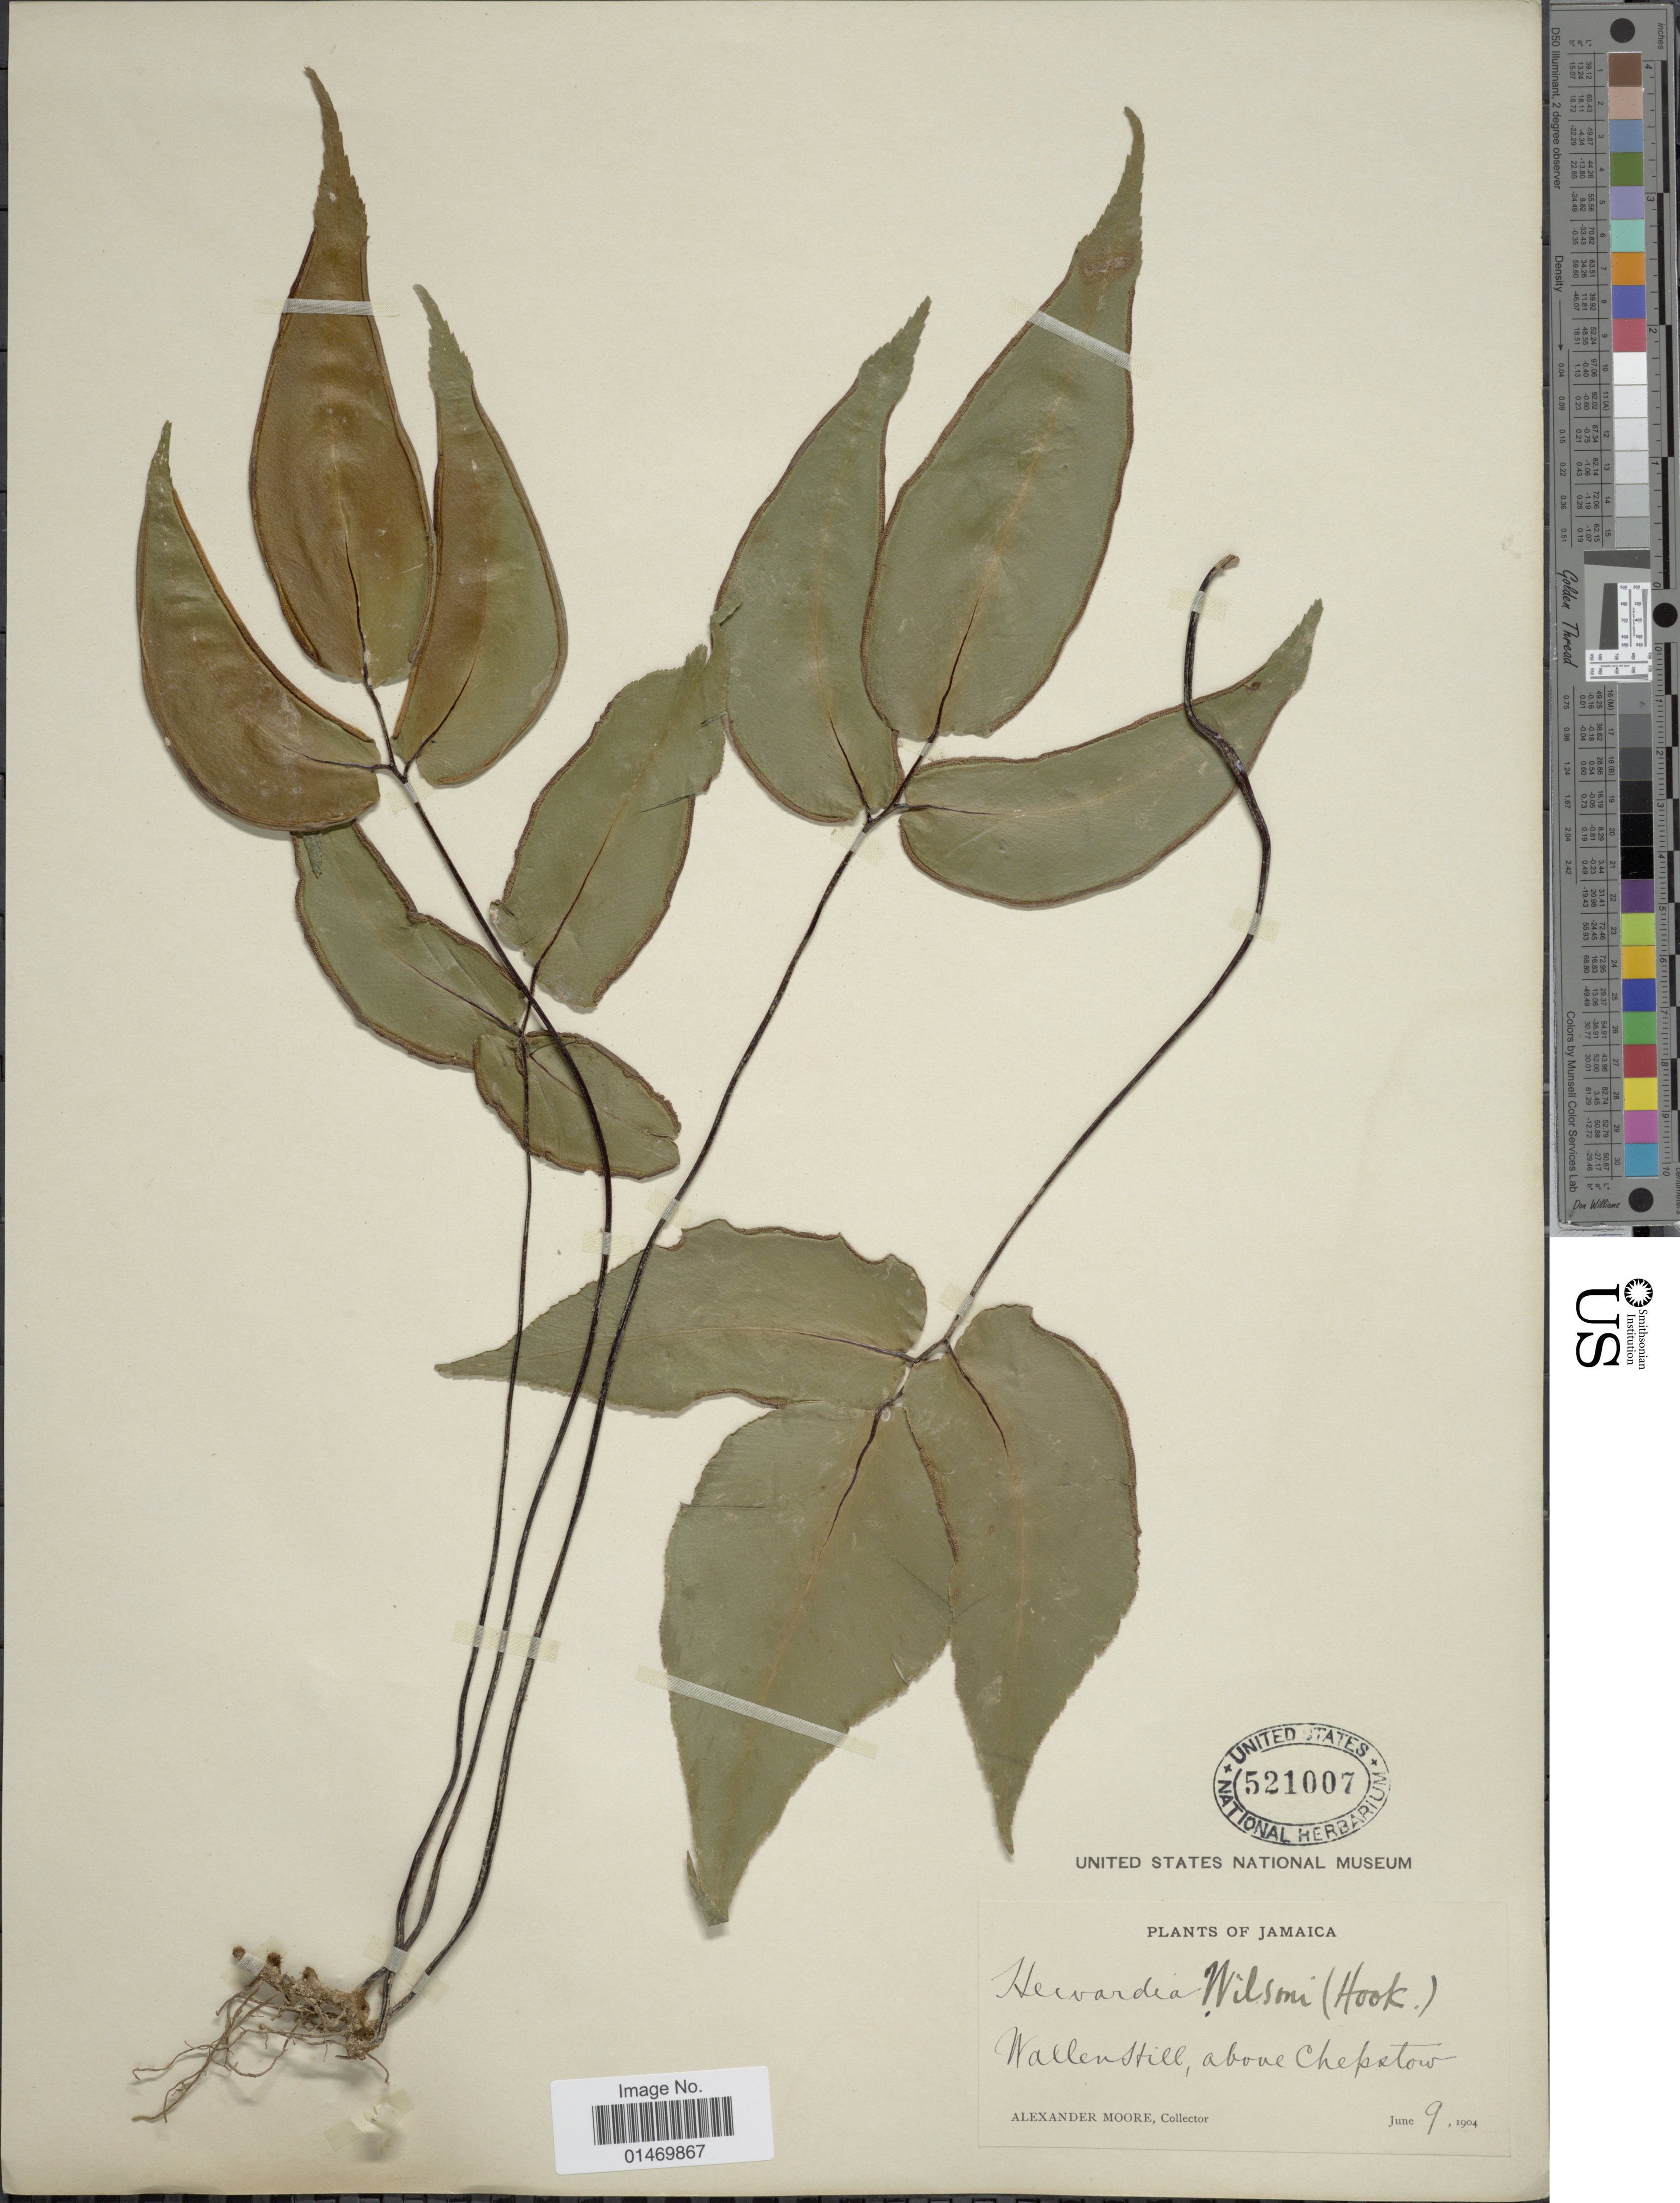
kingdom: Plantae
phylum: Tracheophyta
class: Polypodiopsida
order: Polypodiales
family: Pteridaceae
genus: Adiantum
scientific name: Adiantum wilsonii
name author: Hook.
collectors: A. Moore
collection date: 1904-06-09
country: Jamaica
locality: Jamaica, Wallen Hill above Chapelton.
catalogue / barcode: US 521007